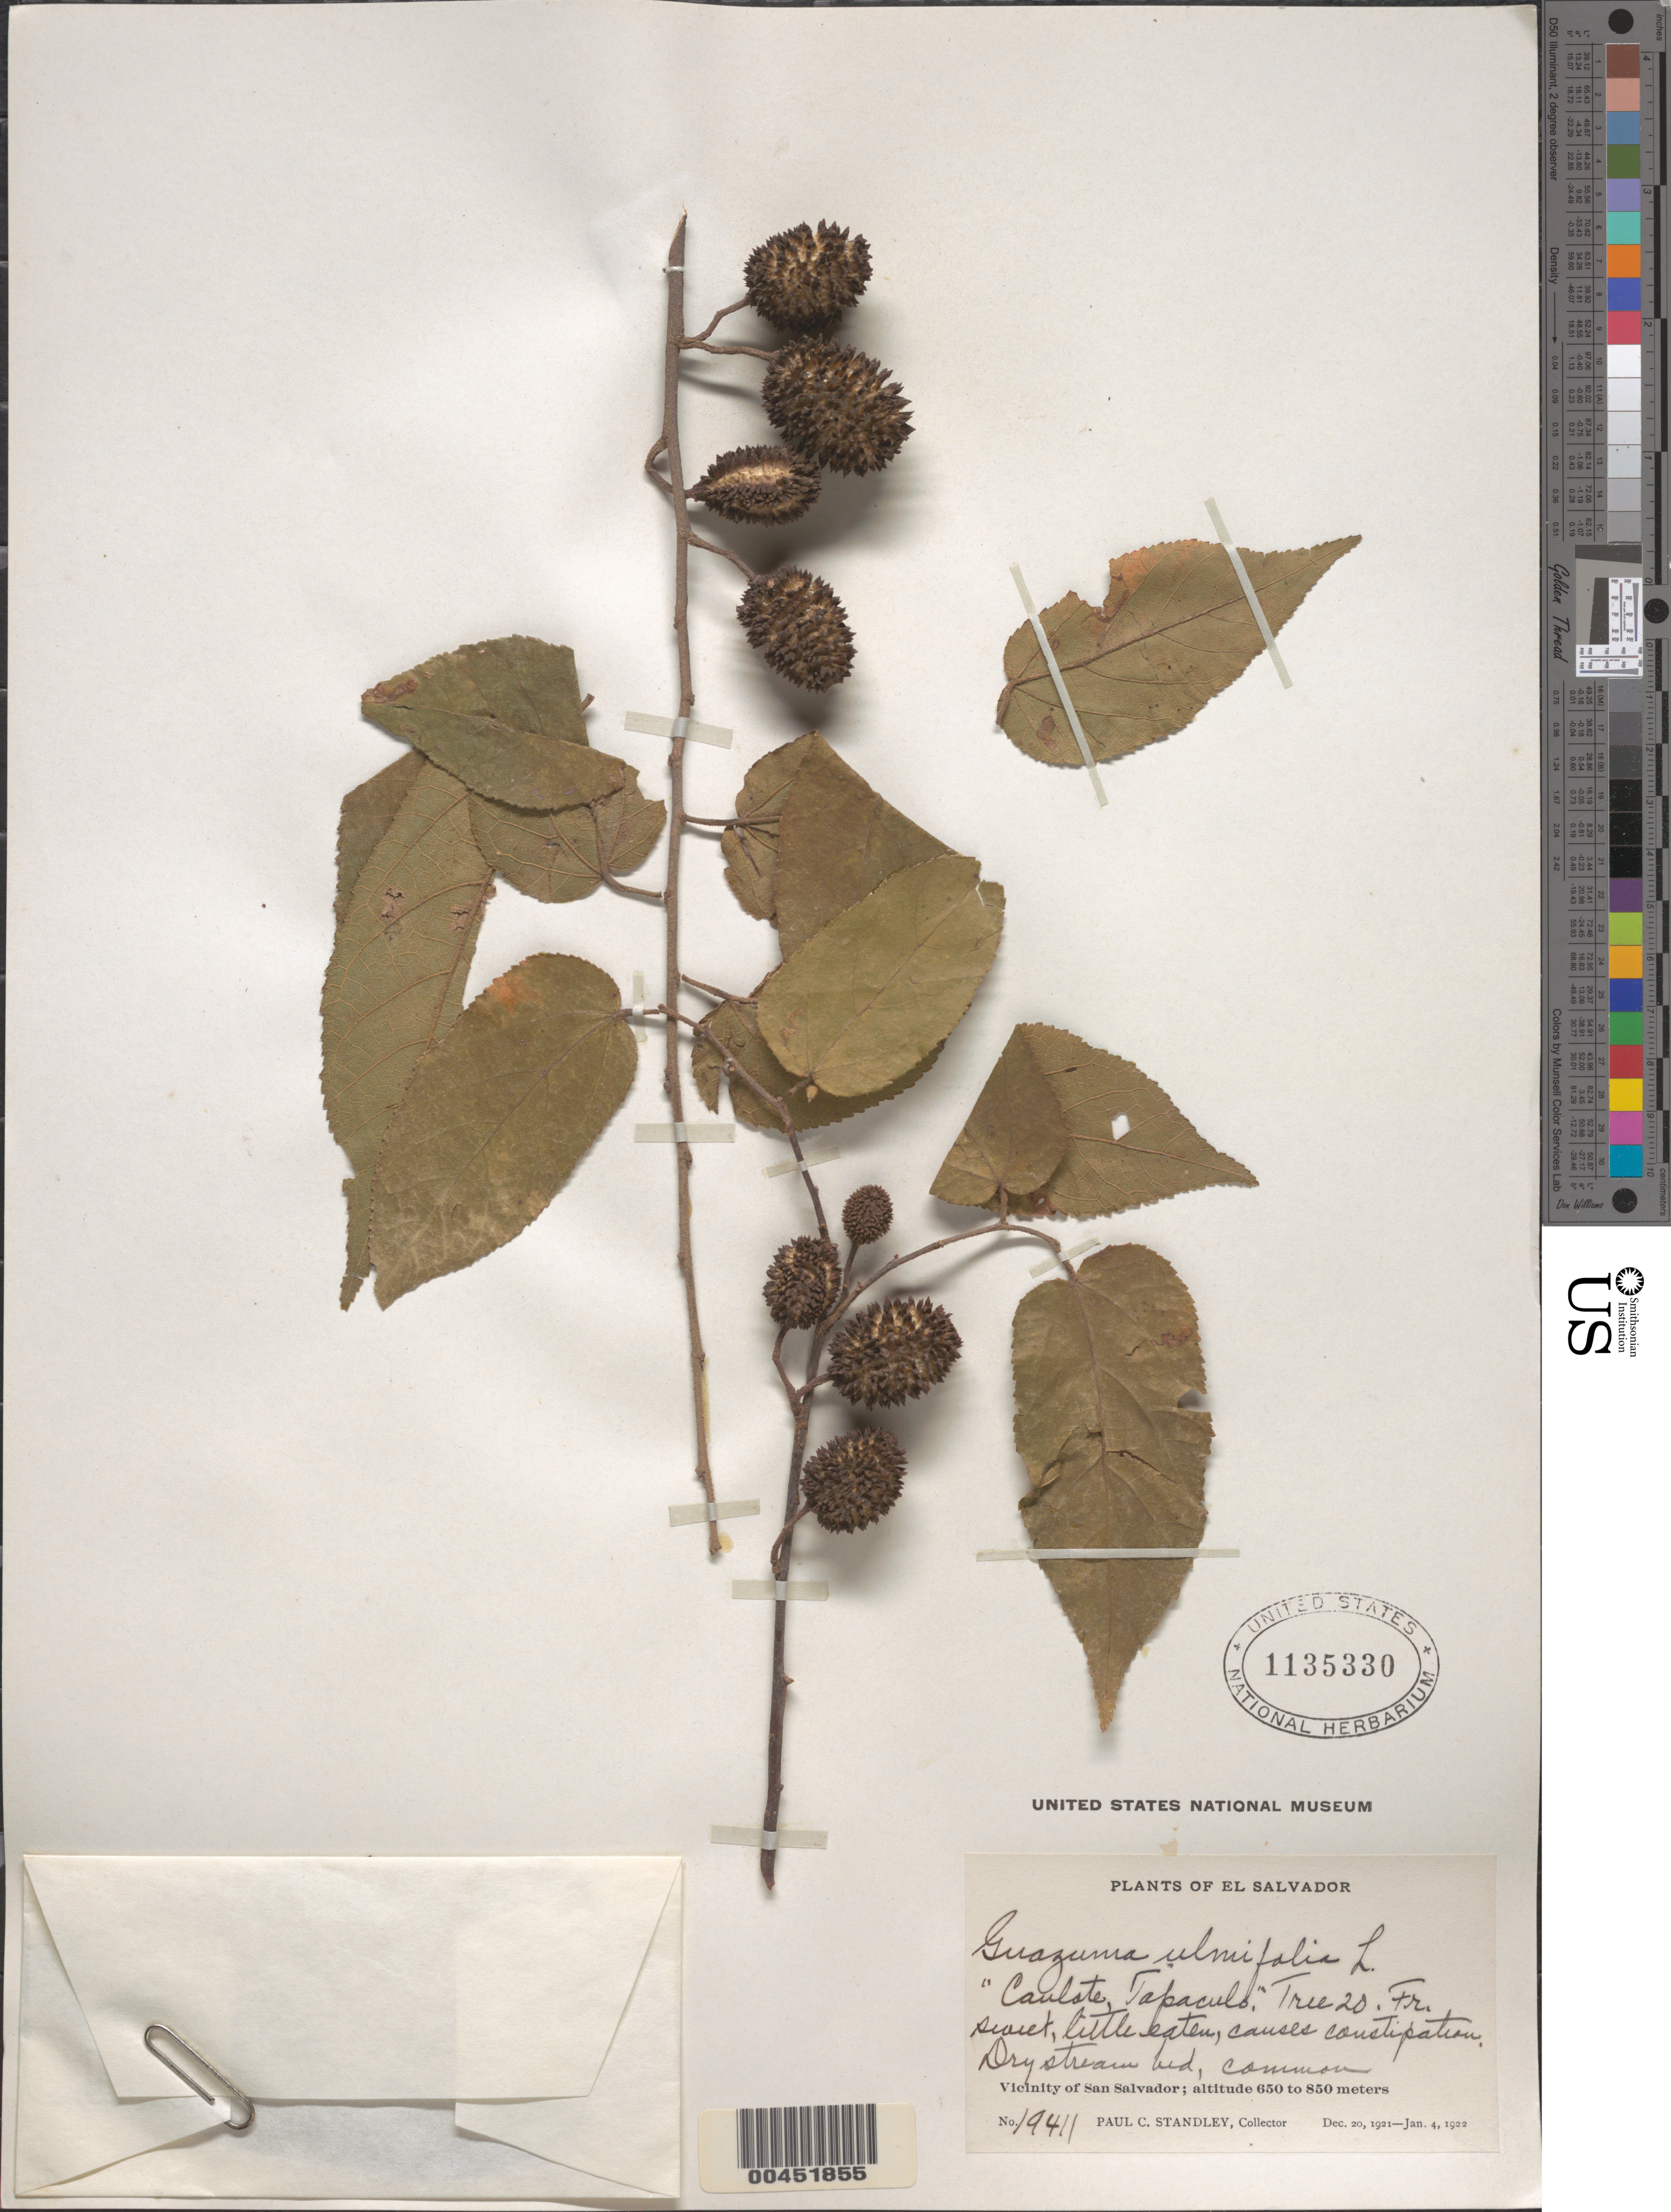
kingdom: Plantae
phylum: Tracheophyta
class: Magnoliopsida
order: Malvales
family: Malvaceae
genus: Guazuma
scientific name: Guazuma ulmifolia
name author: Lam.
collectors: P. C. Standley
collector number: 19411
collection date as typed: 20 Dec 1921 to 04 Jan 1922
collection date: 1921-12-20/1922-01-04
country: El Salvador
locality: Vicinity of San Salvador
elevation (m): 650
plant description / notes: Common name: Caulote; Common name: Tapaculo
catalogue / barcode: US 1135330